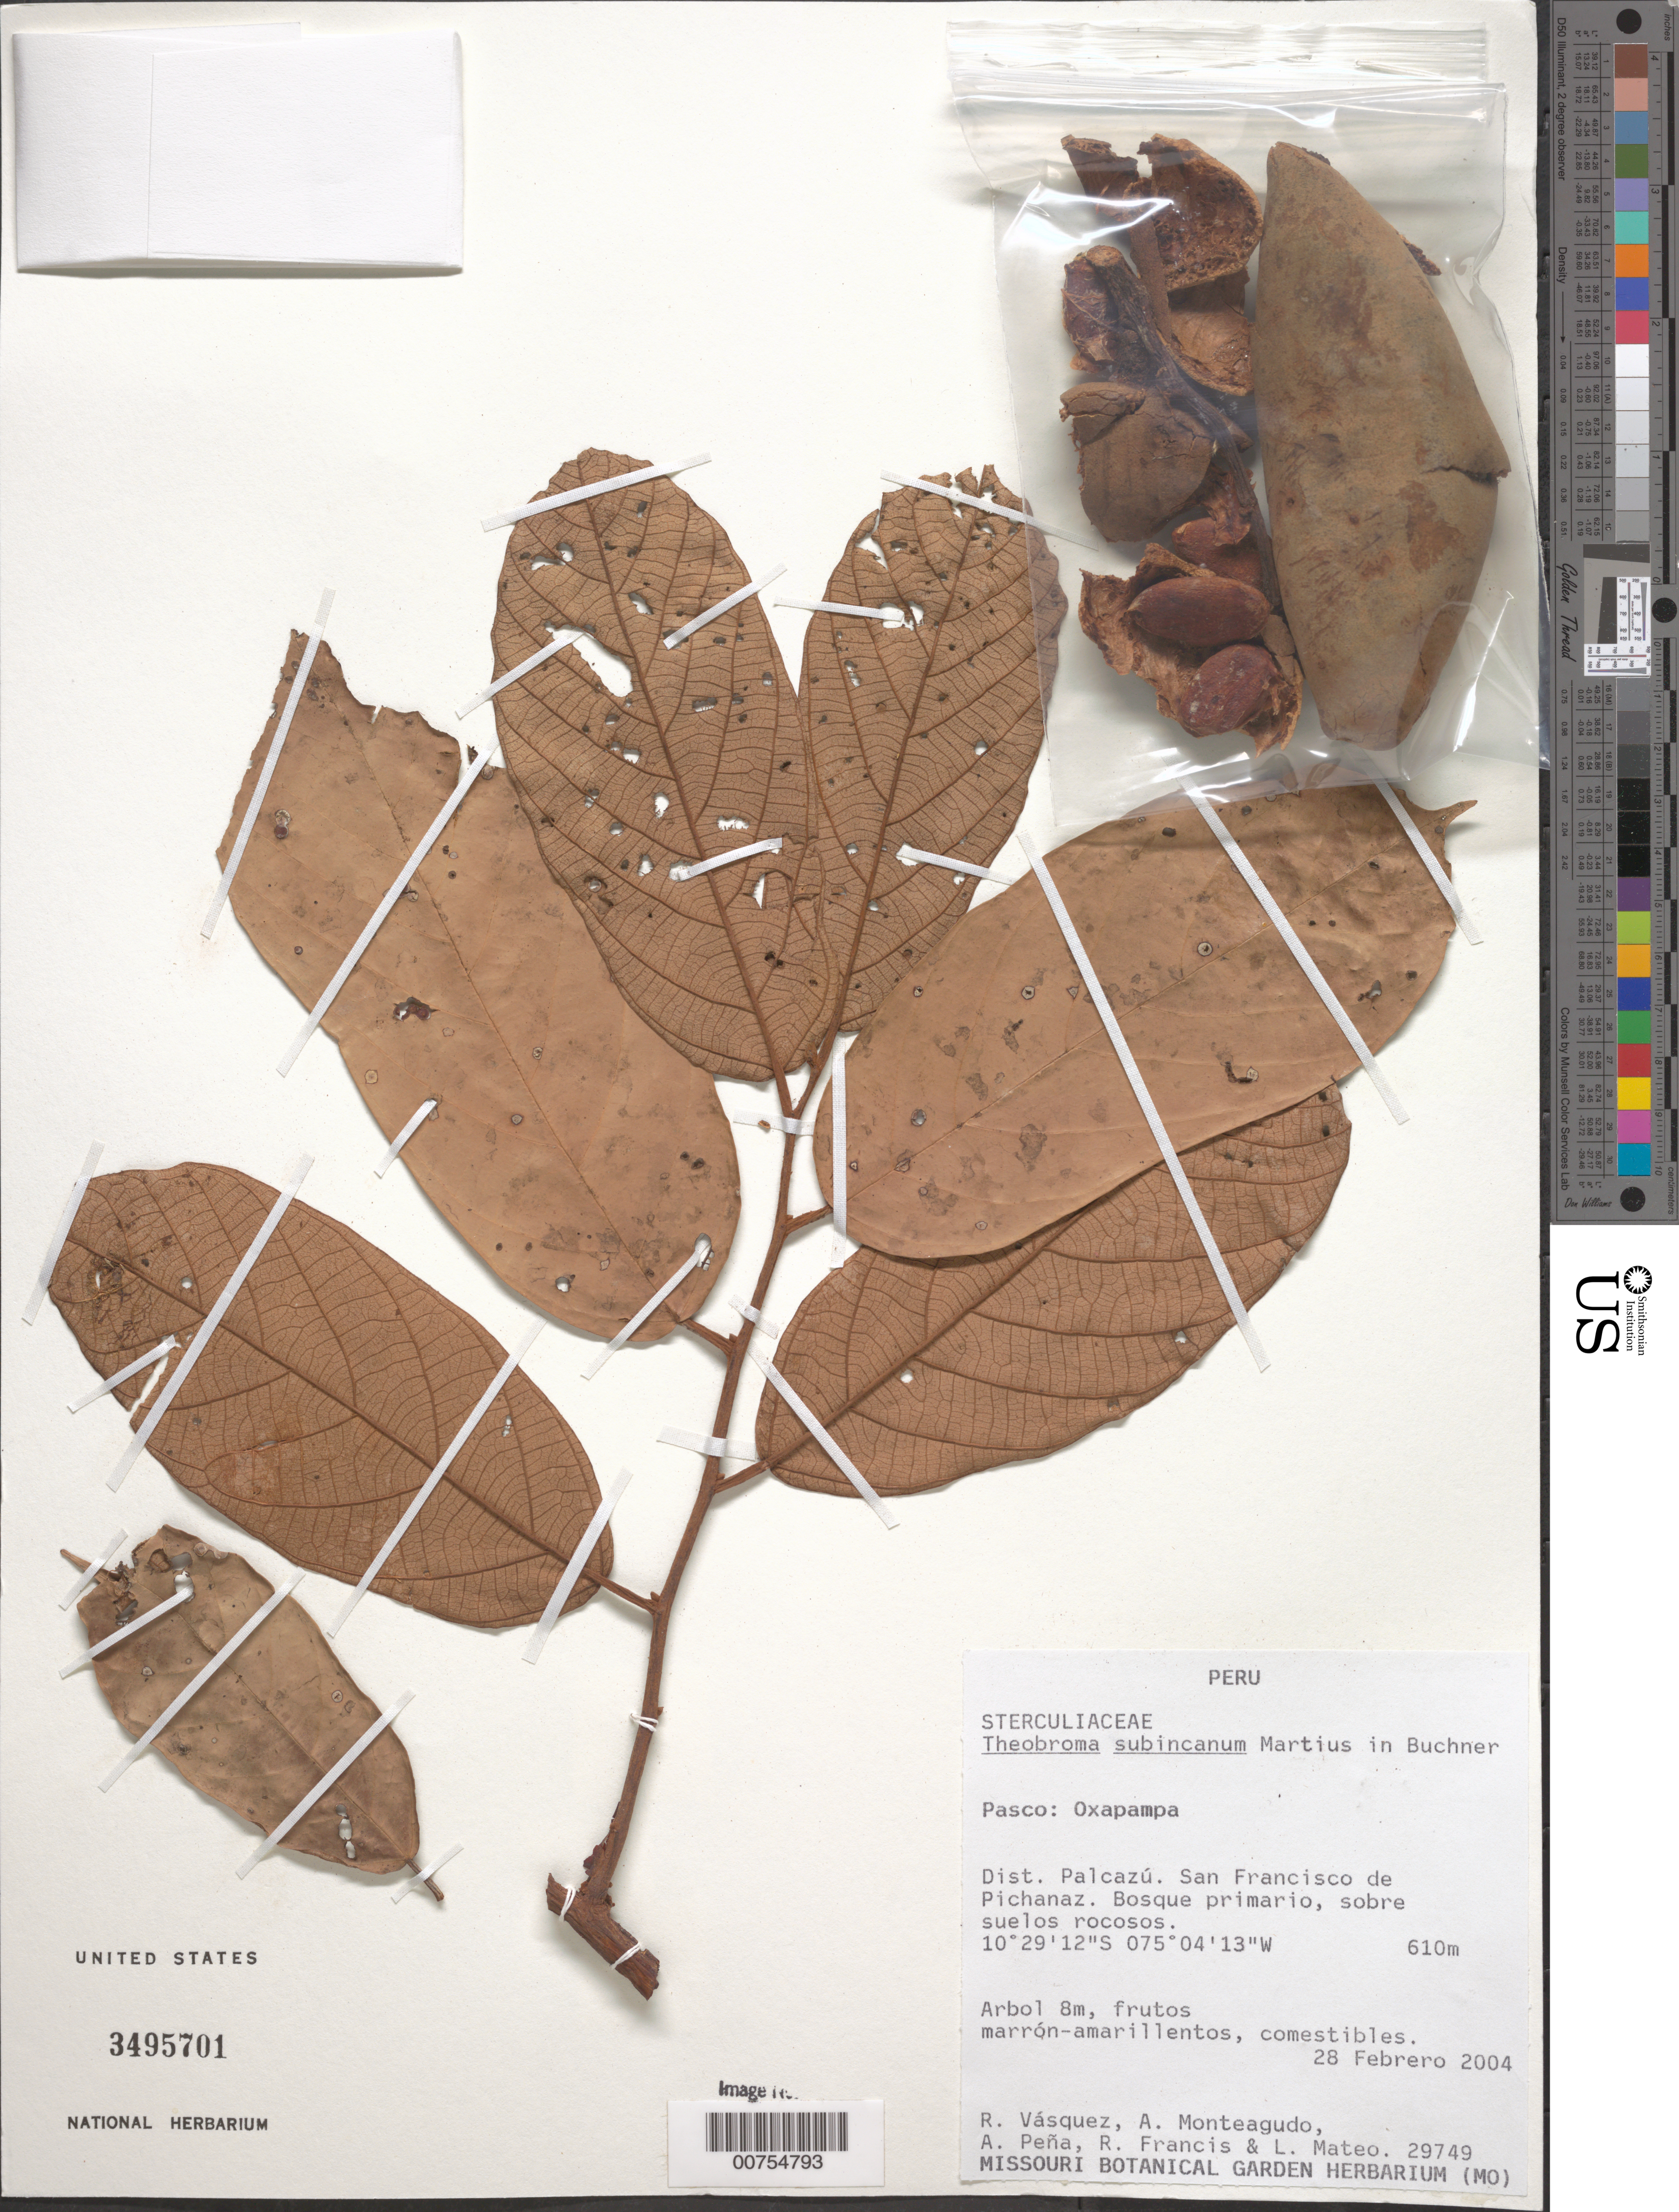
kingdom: Plantae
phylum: Tracheophyta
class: Magnoliopsida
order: Malvales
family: Malvaceae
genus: Theobroma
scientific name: Theobroma subincanum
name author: Mart.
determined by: Vásquez, R.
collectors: R. Vásquez & et al.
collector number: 29749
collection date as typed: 28 Feb 2004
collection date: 2004-02-28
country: Peru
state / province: Pasco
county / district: Oxapampa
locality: Palcazú. San Francisco de Pichanaz.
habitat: Bosque primario.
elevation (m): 610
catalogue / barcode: US 3495701